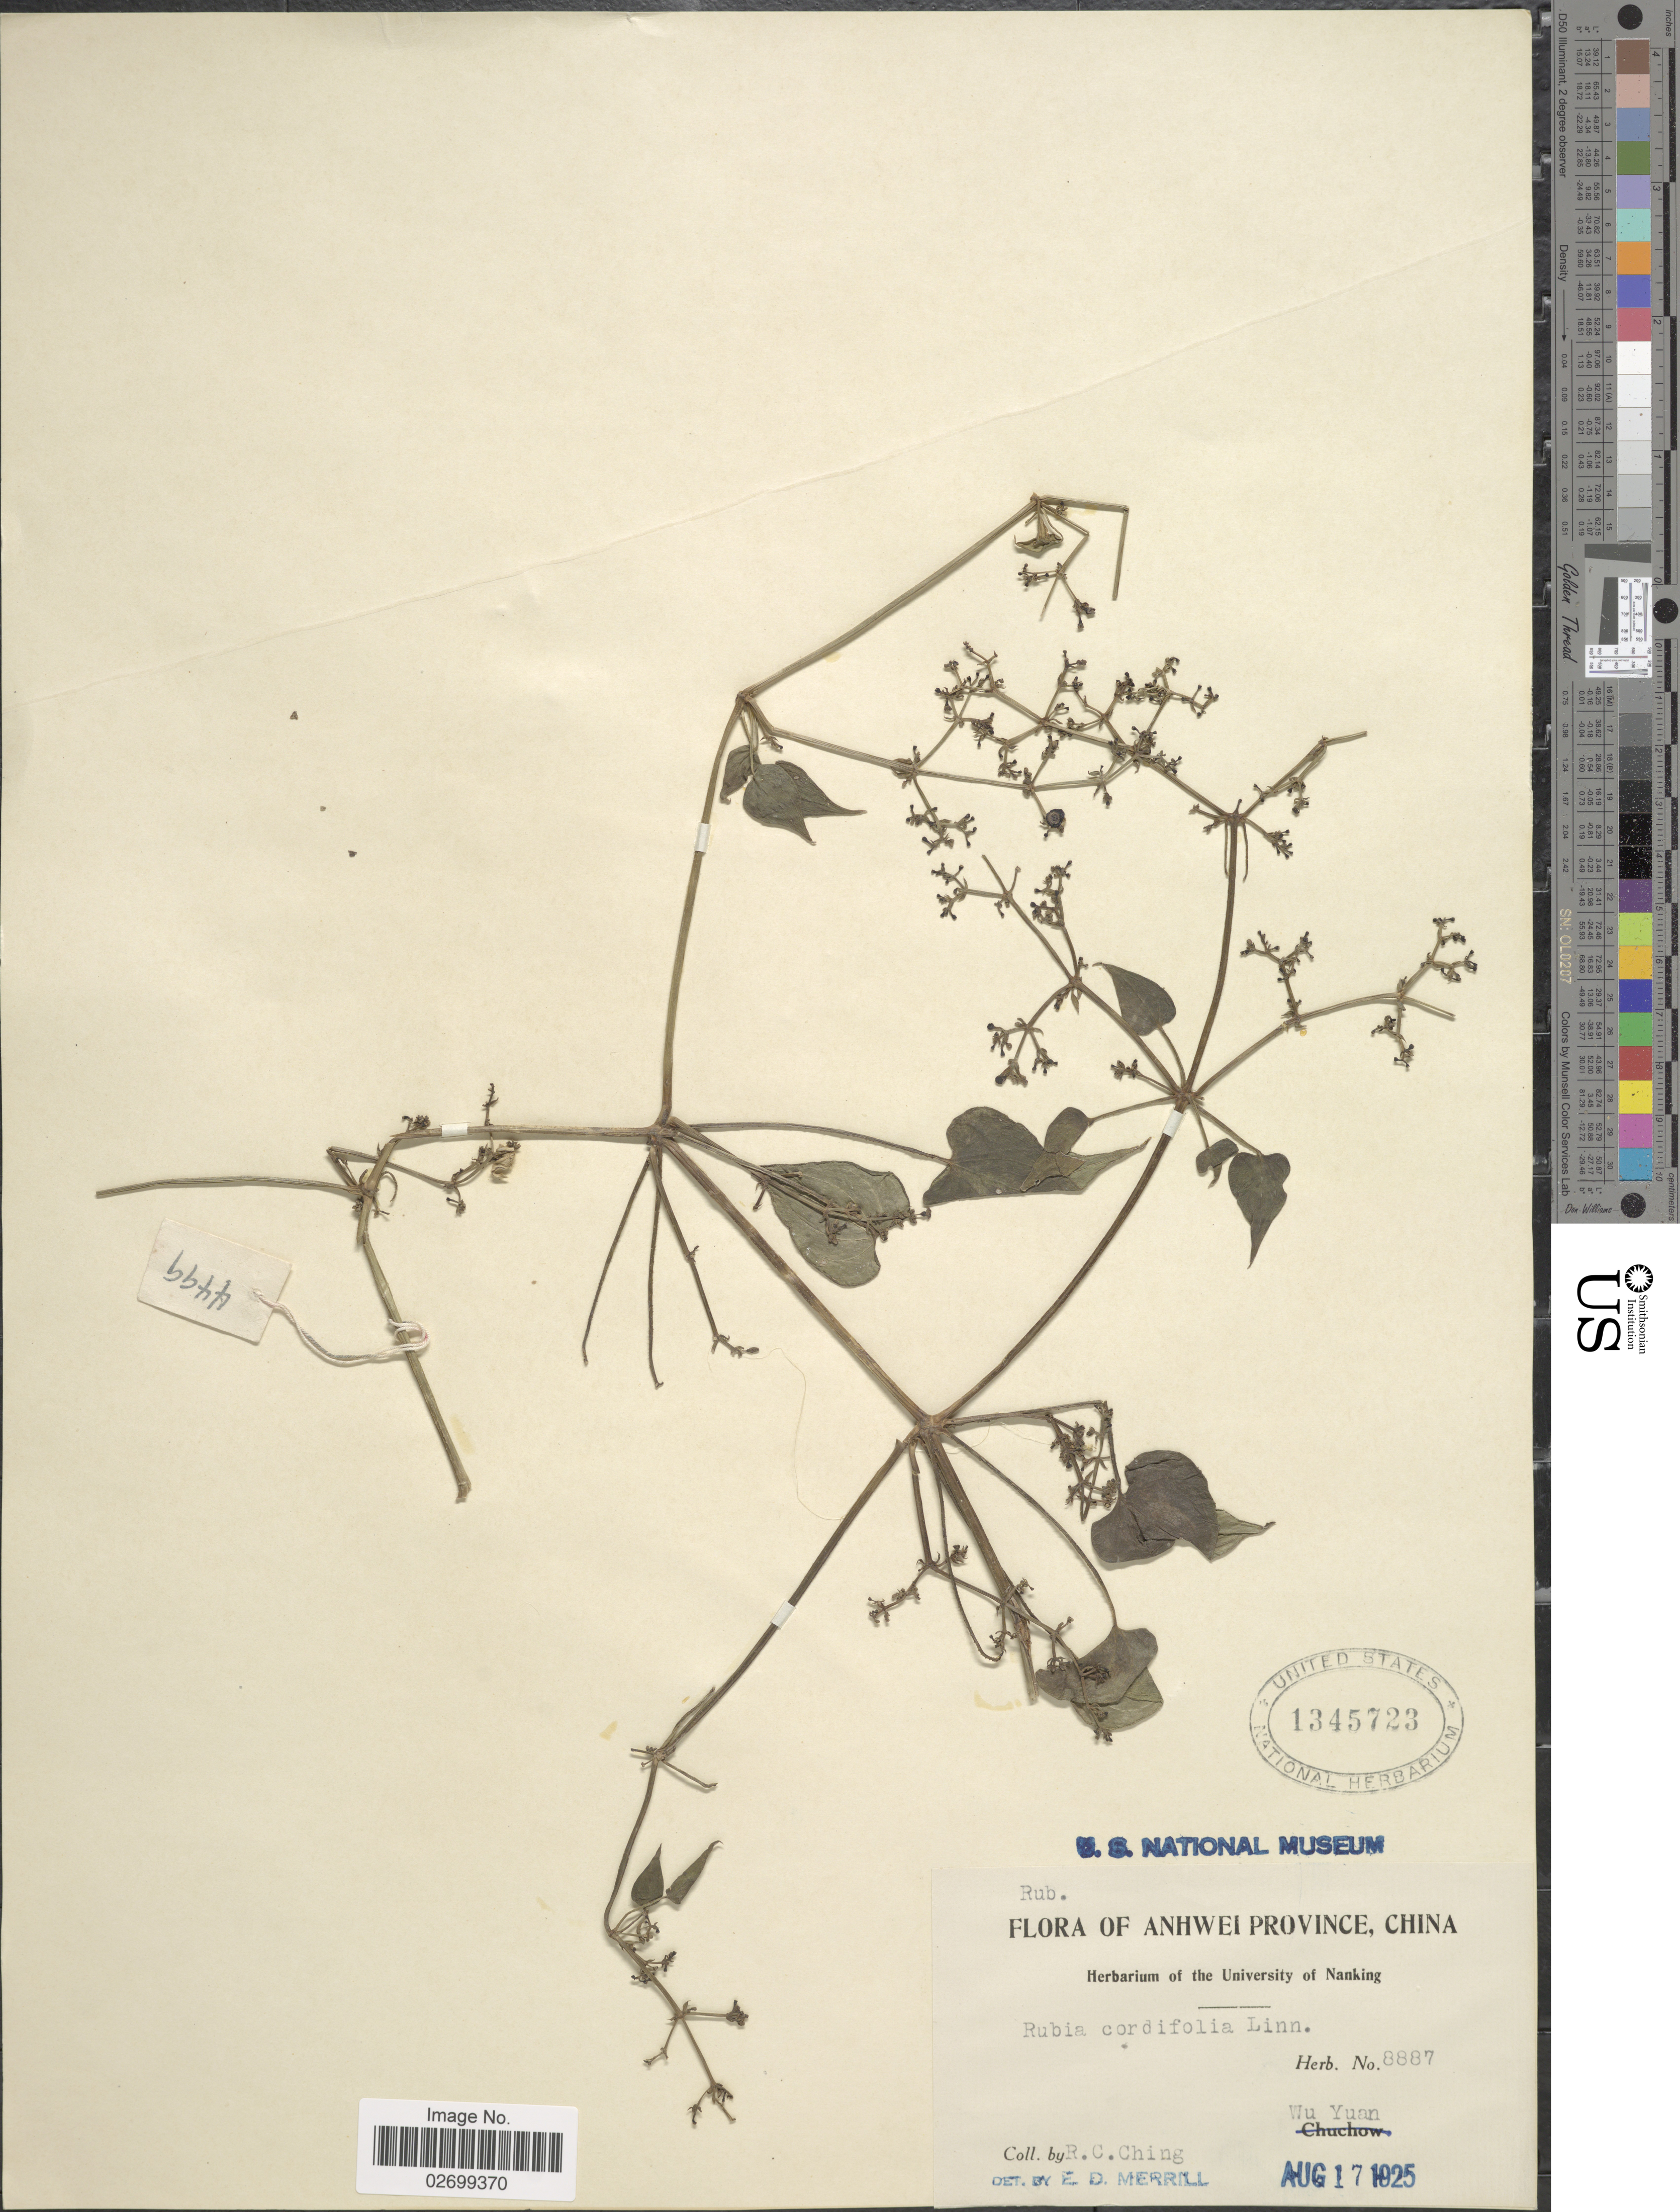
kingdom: Plantae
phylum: Tracheophyta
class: Magnoliopsida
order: Gentianales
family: Rubiaceae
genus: Rubia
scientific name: Rubia akane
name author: Nakai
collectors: R. C. Ching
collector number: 8887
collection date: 1925-08-17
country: China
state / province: Anhui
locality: Anhwei Province, Wu Yuan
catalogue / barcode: US 1345723